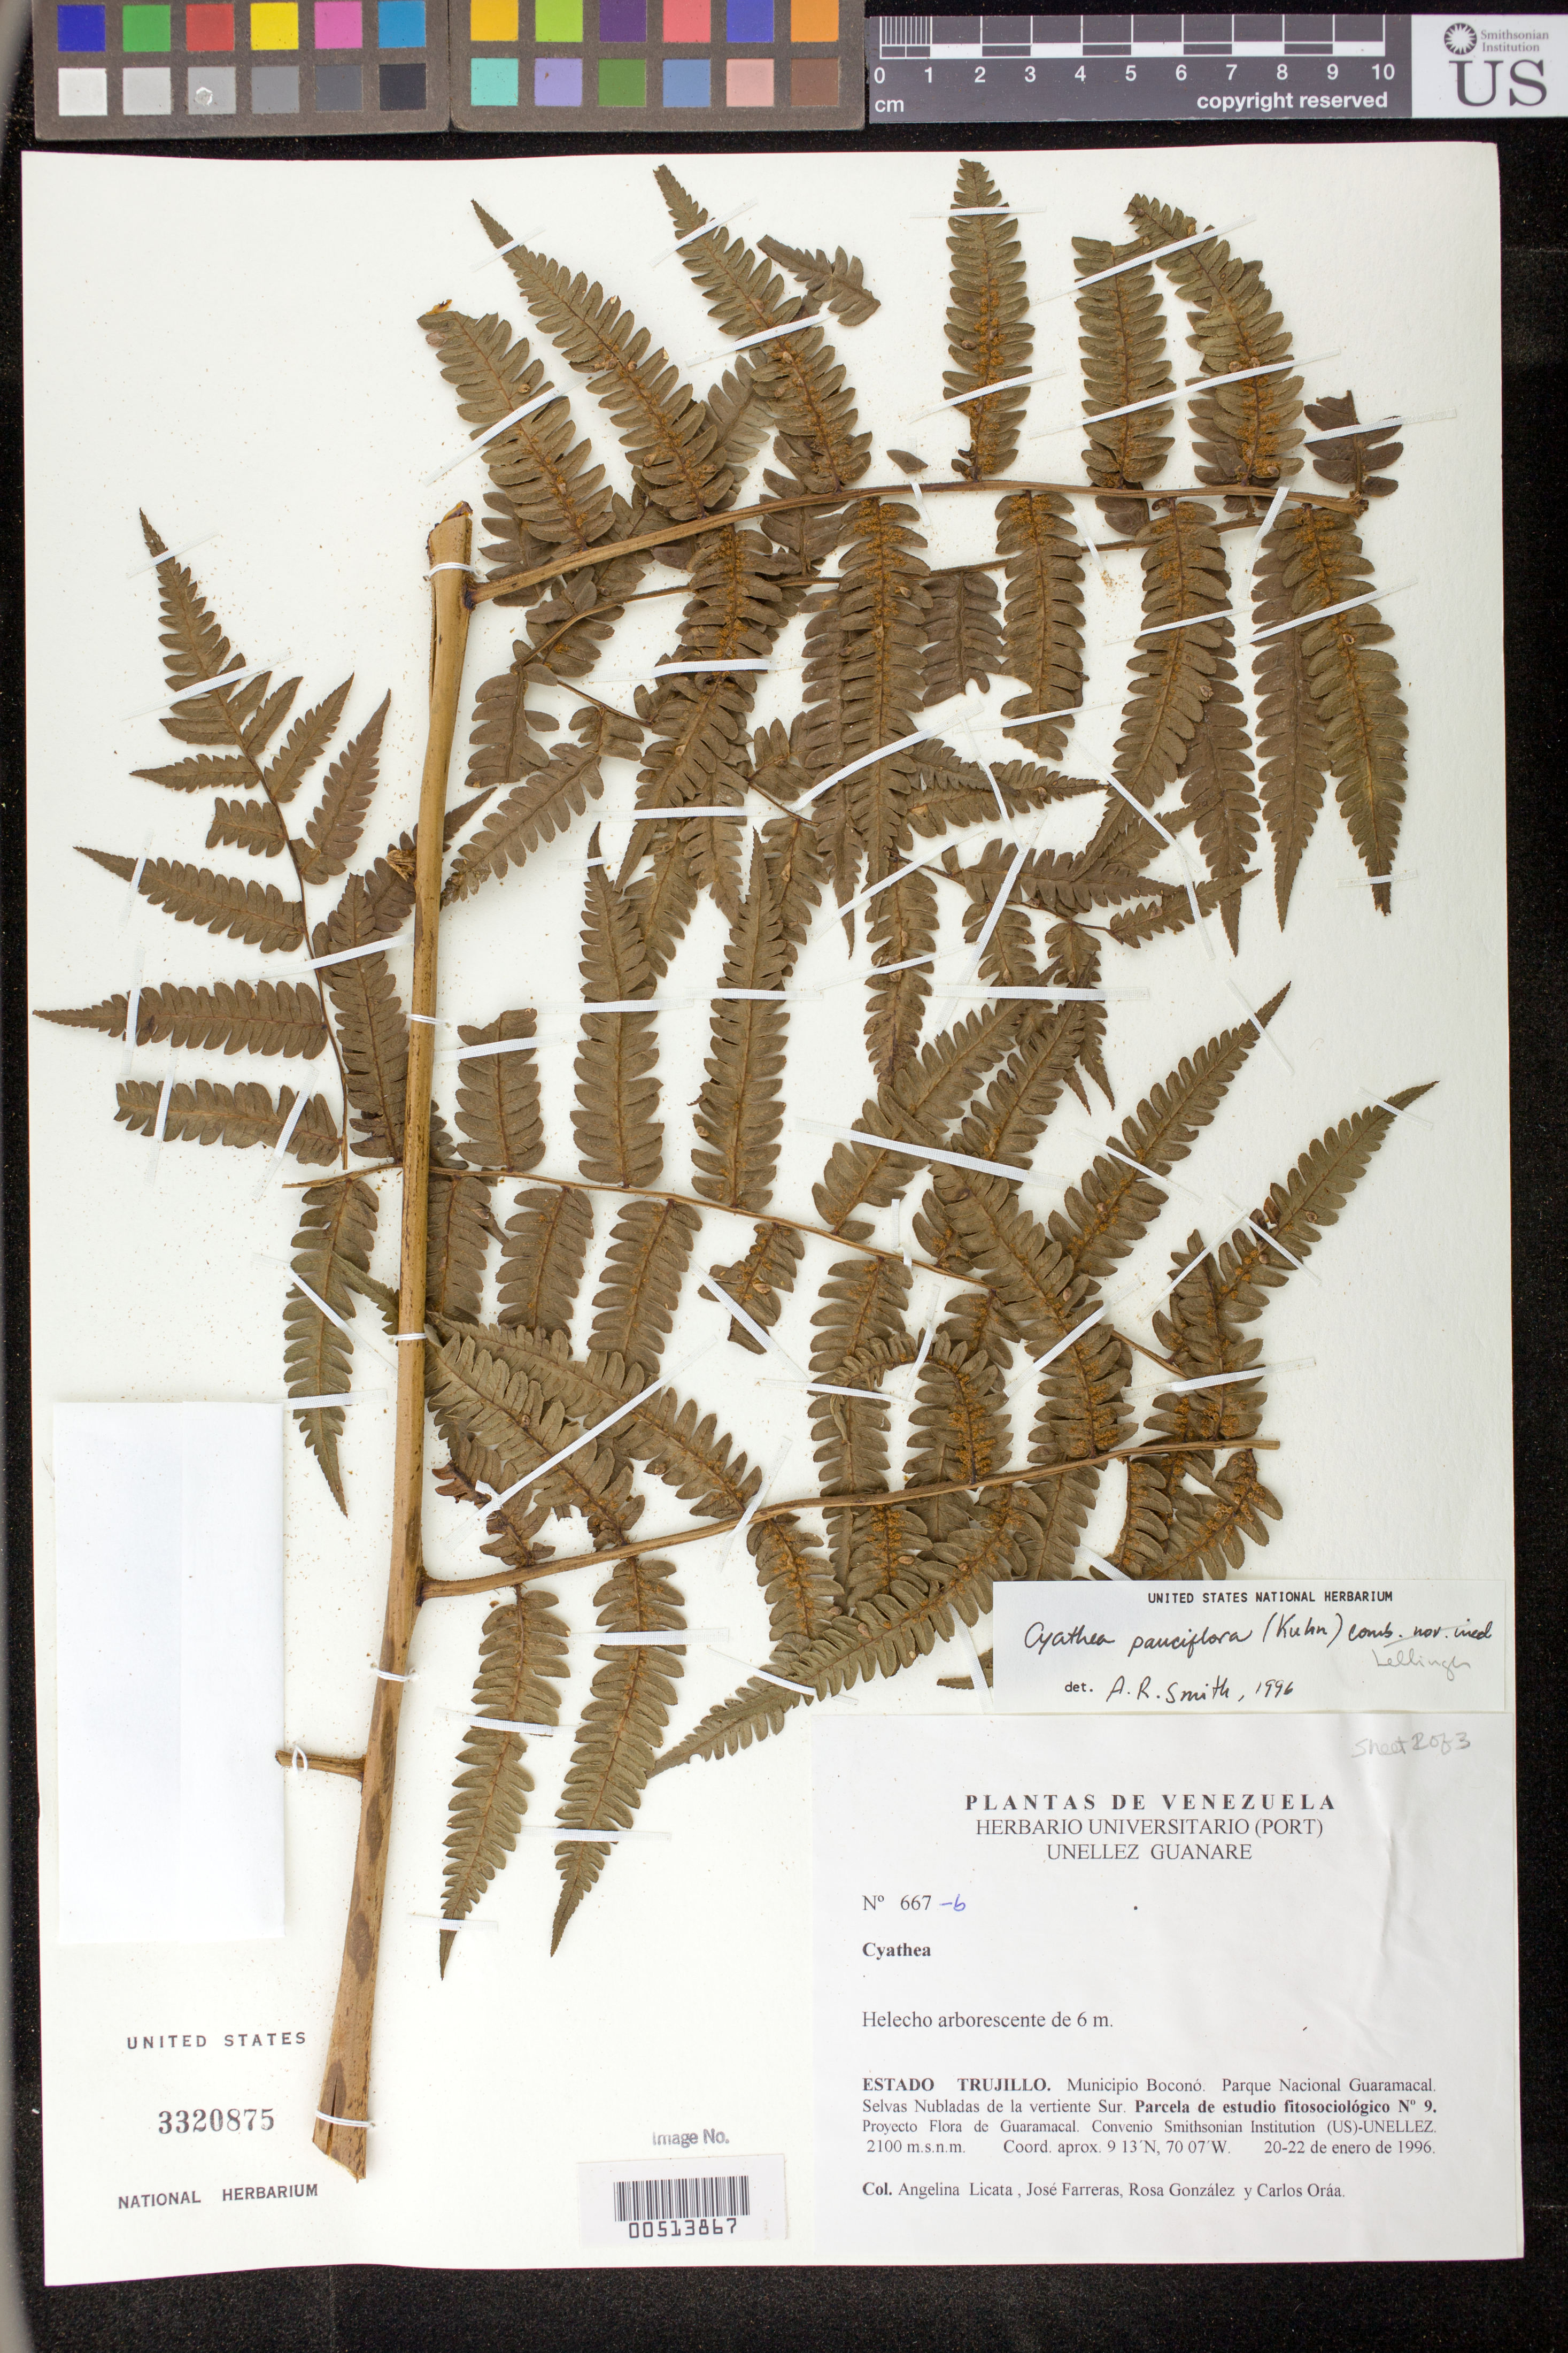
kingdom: Plantae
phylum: Tracheophyta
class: Polypodiopsida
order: Cyatheales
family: Cyatheaceae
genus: Cyathea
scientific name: Cyathea pauciflora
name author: (Kuhn) Lellinger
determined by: Smith, Alan R., (UC)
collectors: A. Licata, J. Farreras, R. González & C. Oráa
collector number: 667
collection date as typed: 20 Jan 1996 to 22 Jan 1996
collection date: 1996-01-20/1996-01-22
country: Venezuela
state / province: Trujillo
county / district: Boconó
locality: Parque Nacional Guaramacal, vertiente S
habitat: Selvas Nubladas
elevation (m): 2100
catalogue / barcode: US 3320875